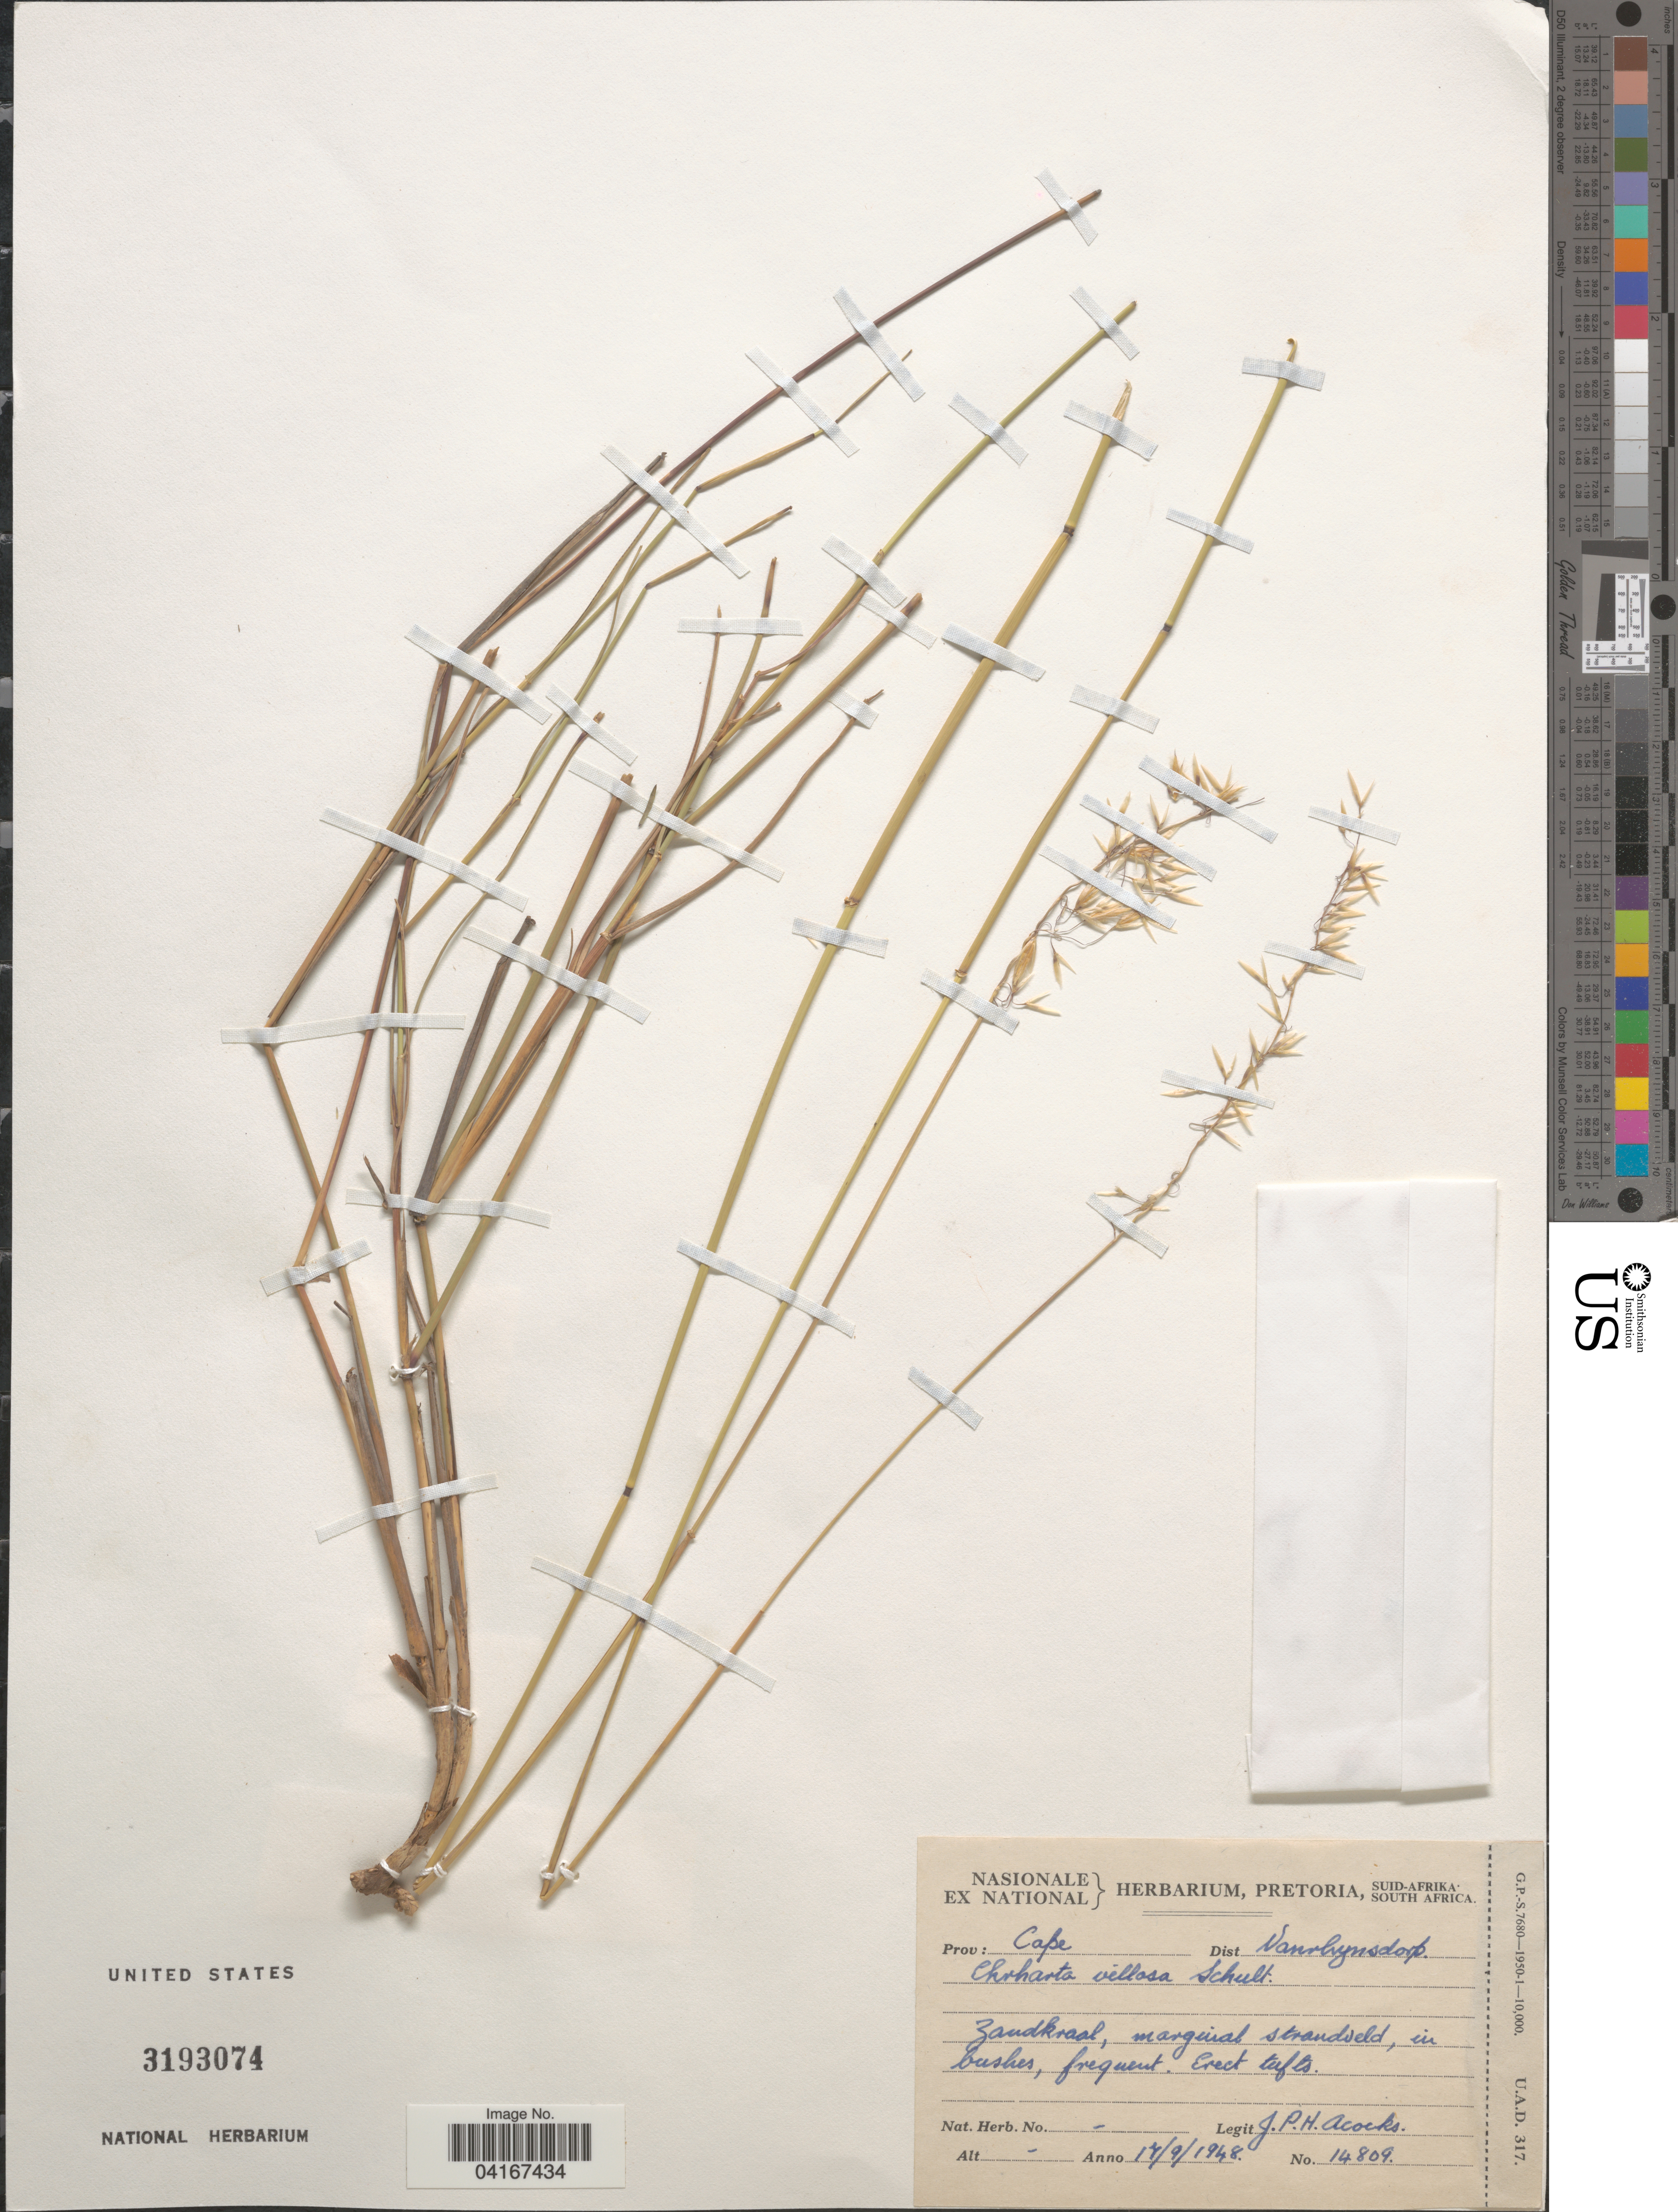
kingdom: Plantae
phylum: Tracheophyta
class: Liliopsida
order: Poales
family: Poaceae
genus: Ehrharta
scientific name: Ehrharta villosa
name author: Schult. & Schult. f.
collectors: J. P. Acocks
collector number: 14809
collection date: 1948-09-14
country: South Africa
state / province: Western Cape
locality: Dist. Vanrhynsdorp. Zandkraal, marginal strandveld.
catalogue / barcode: US 3193074